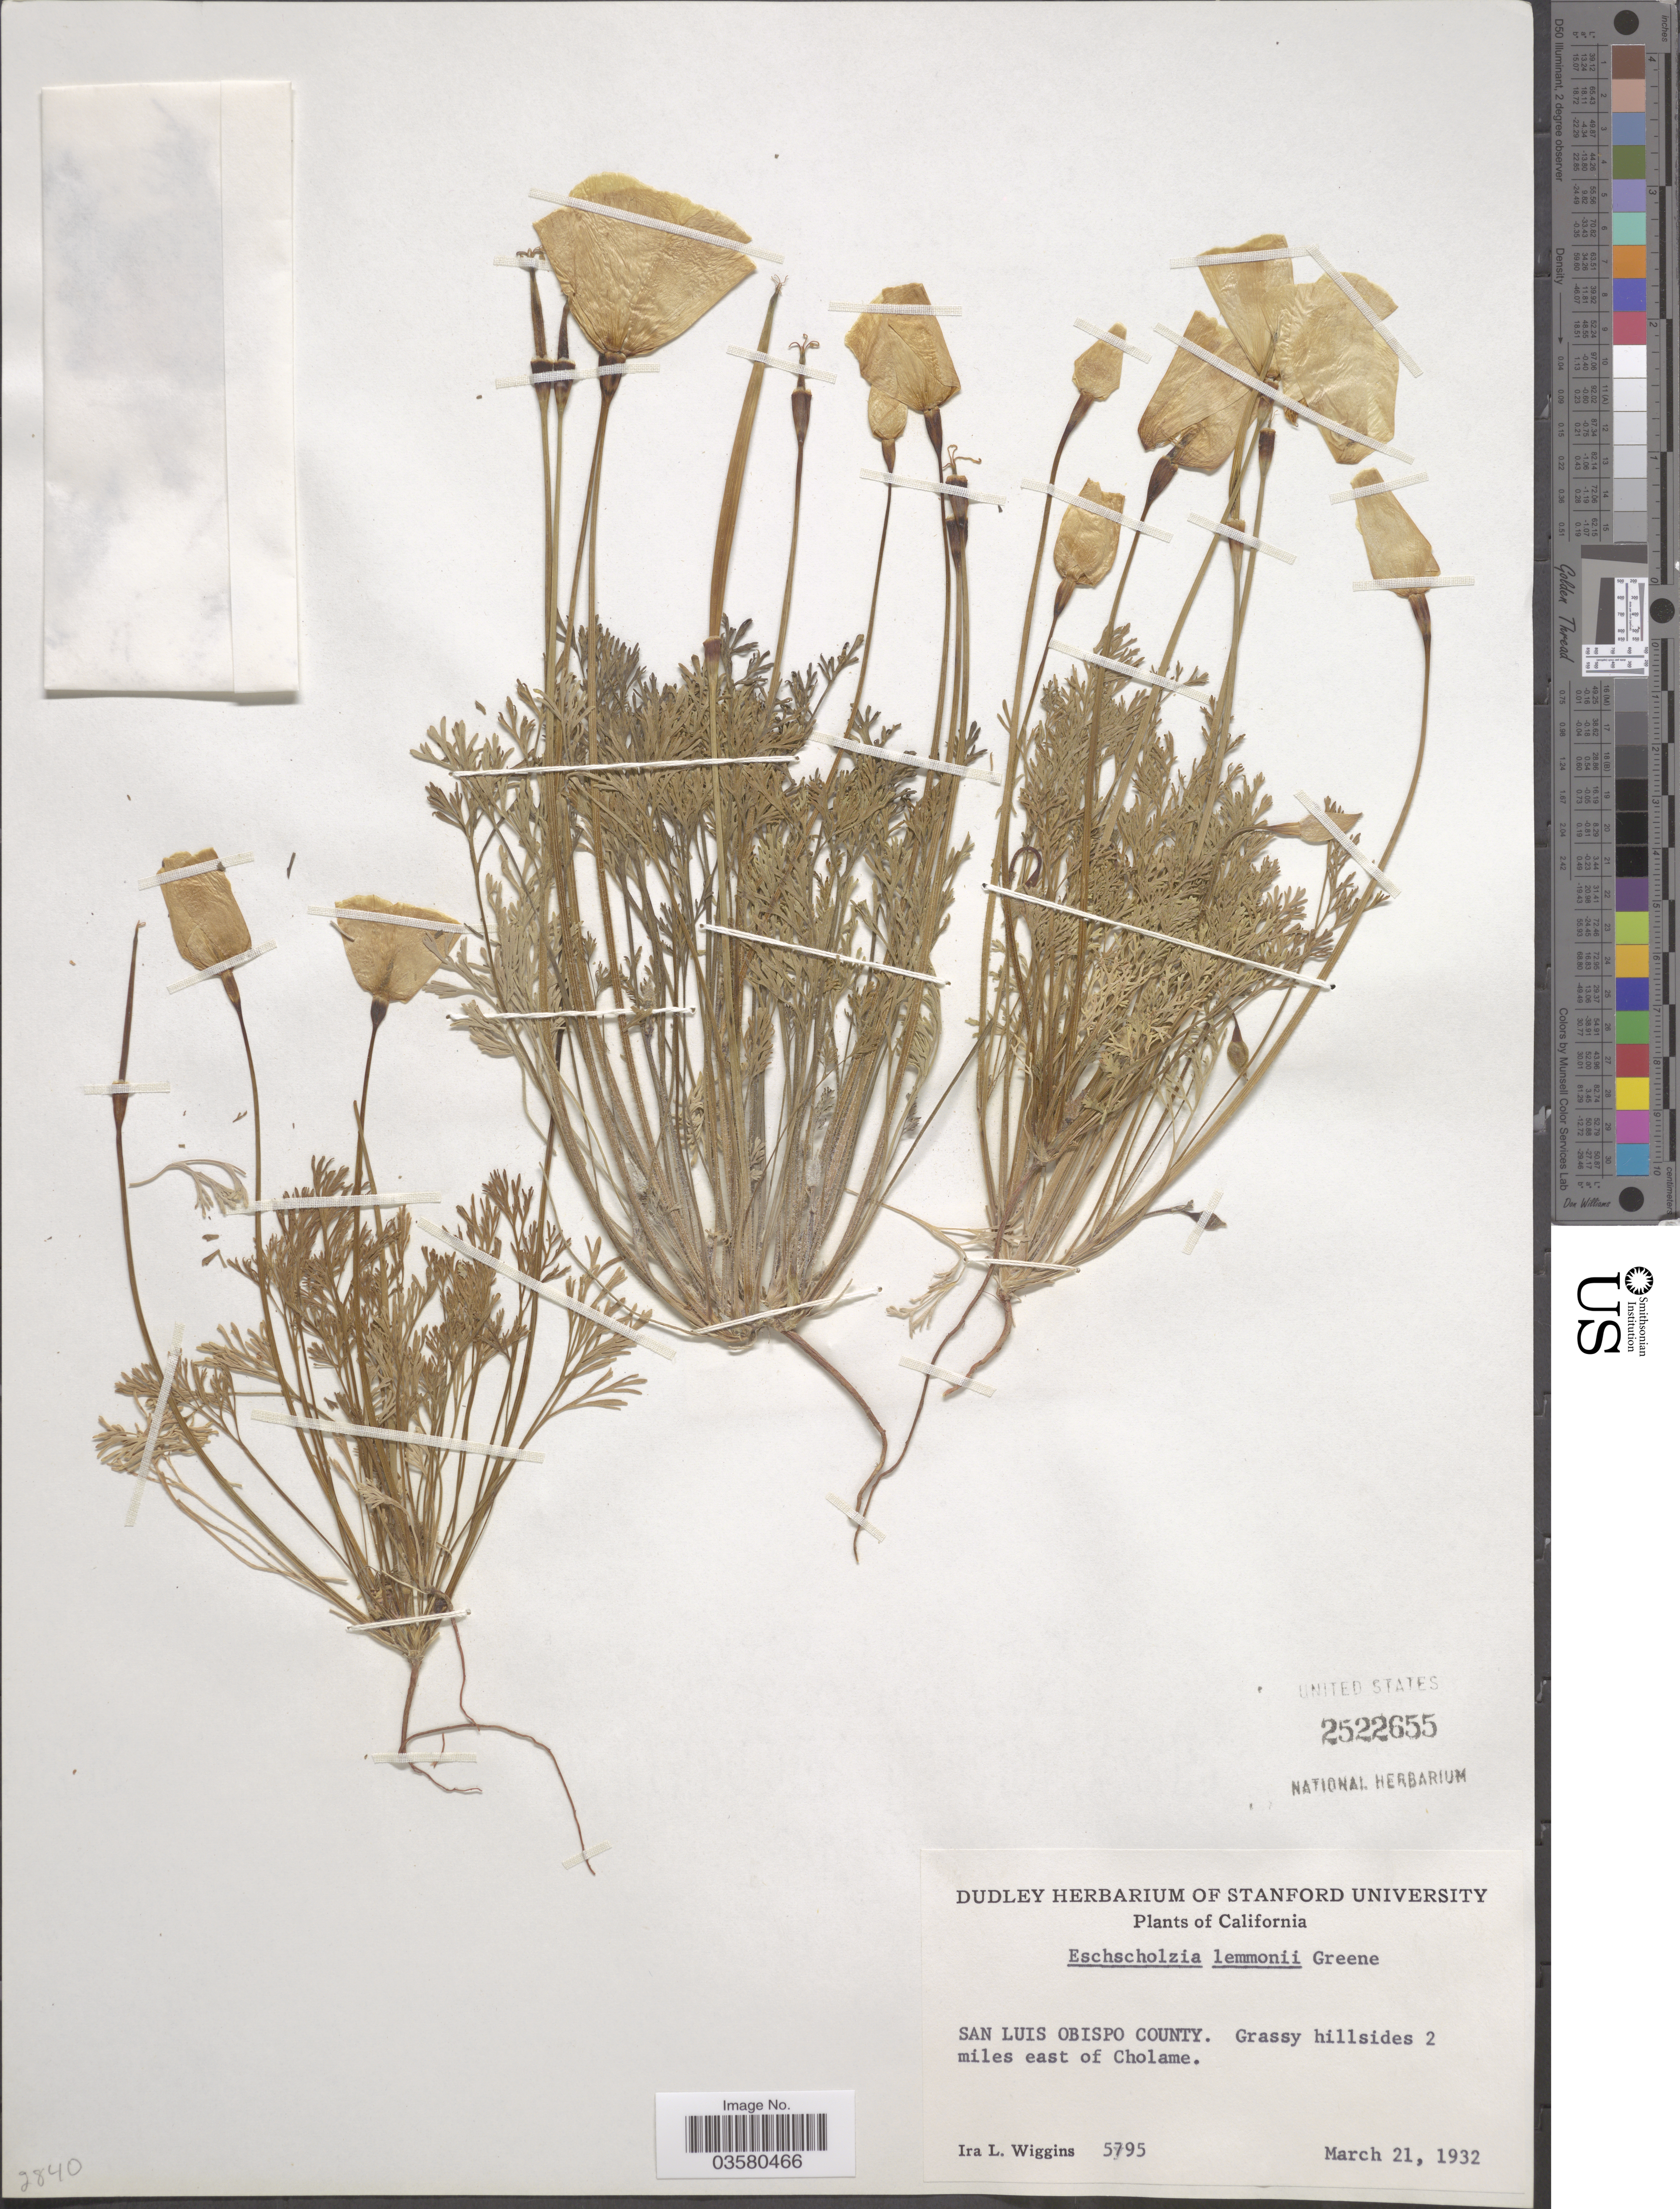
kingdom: Plantae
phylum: Tracheophyta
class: Magnoliopsida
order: Ranunculales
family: Papaveraceae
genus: Eschscholzia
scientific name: Eschscholzia lemmonii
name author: Greene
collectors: I. L. Wiggins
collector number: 5795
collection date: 1932-03-21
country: United States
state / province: California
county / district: San Luis Obispo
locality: San Luis Obispo County. Grassy hillsides 2 miles east of Cholame.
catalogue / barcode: US 2522655